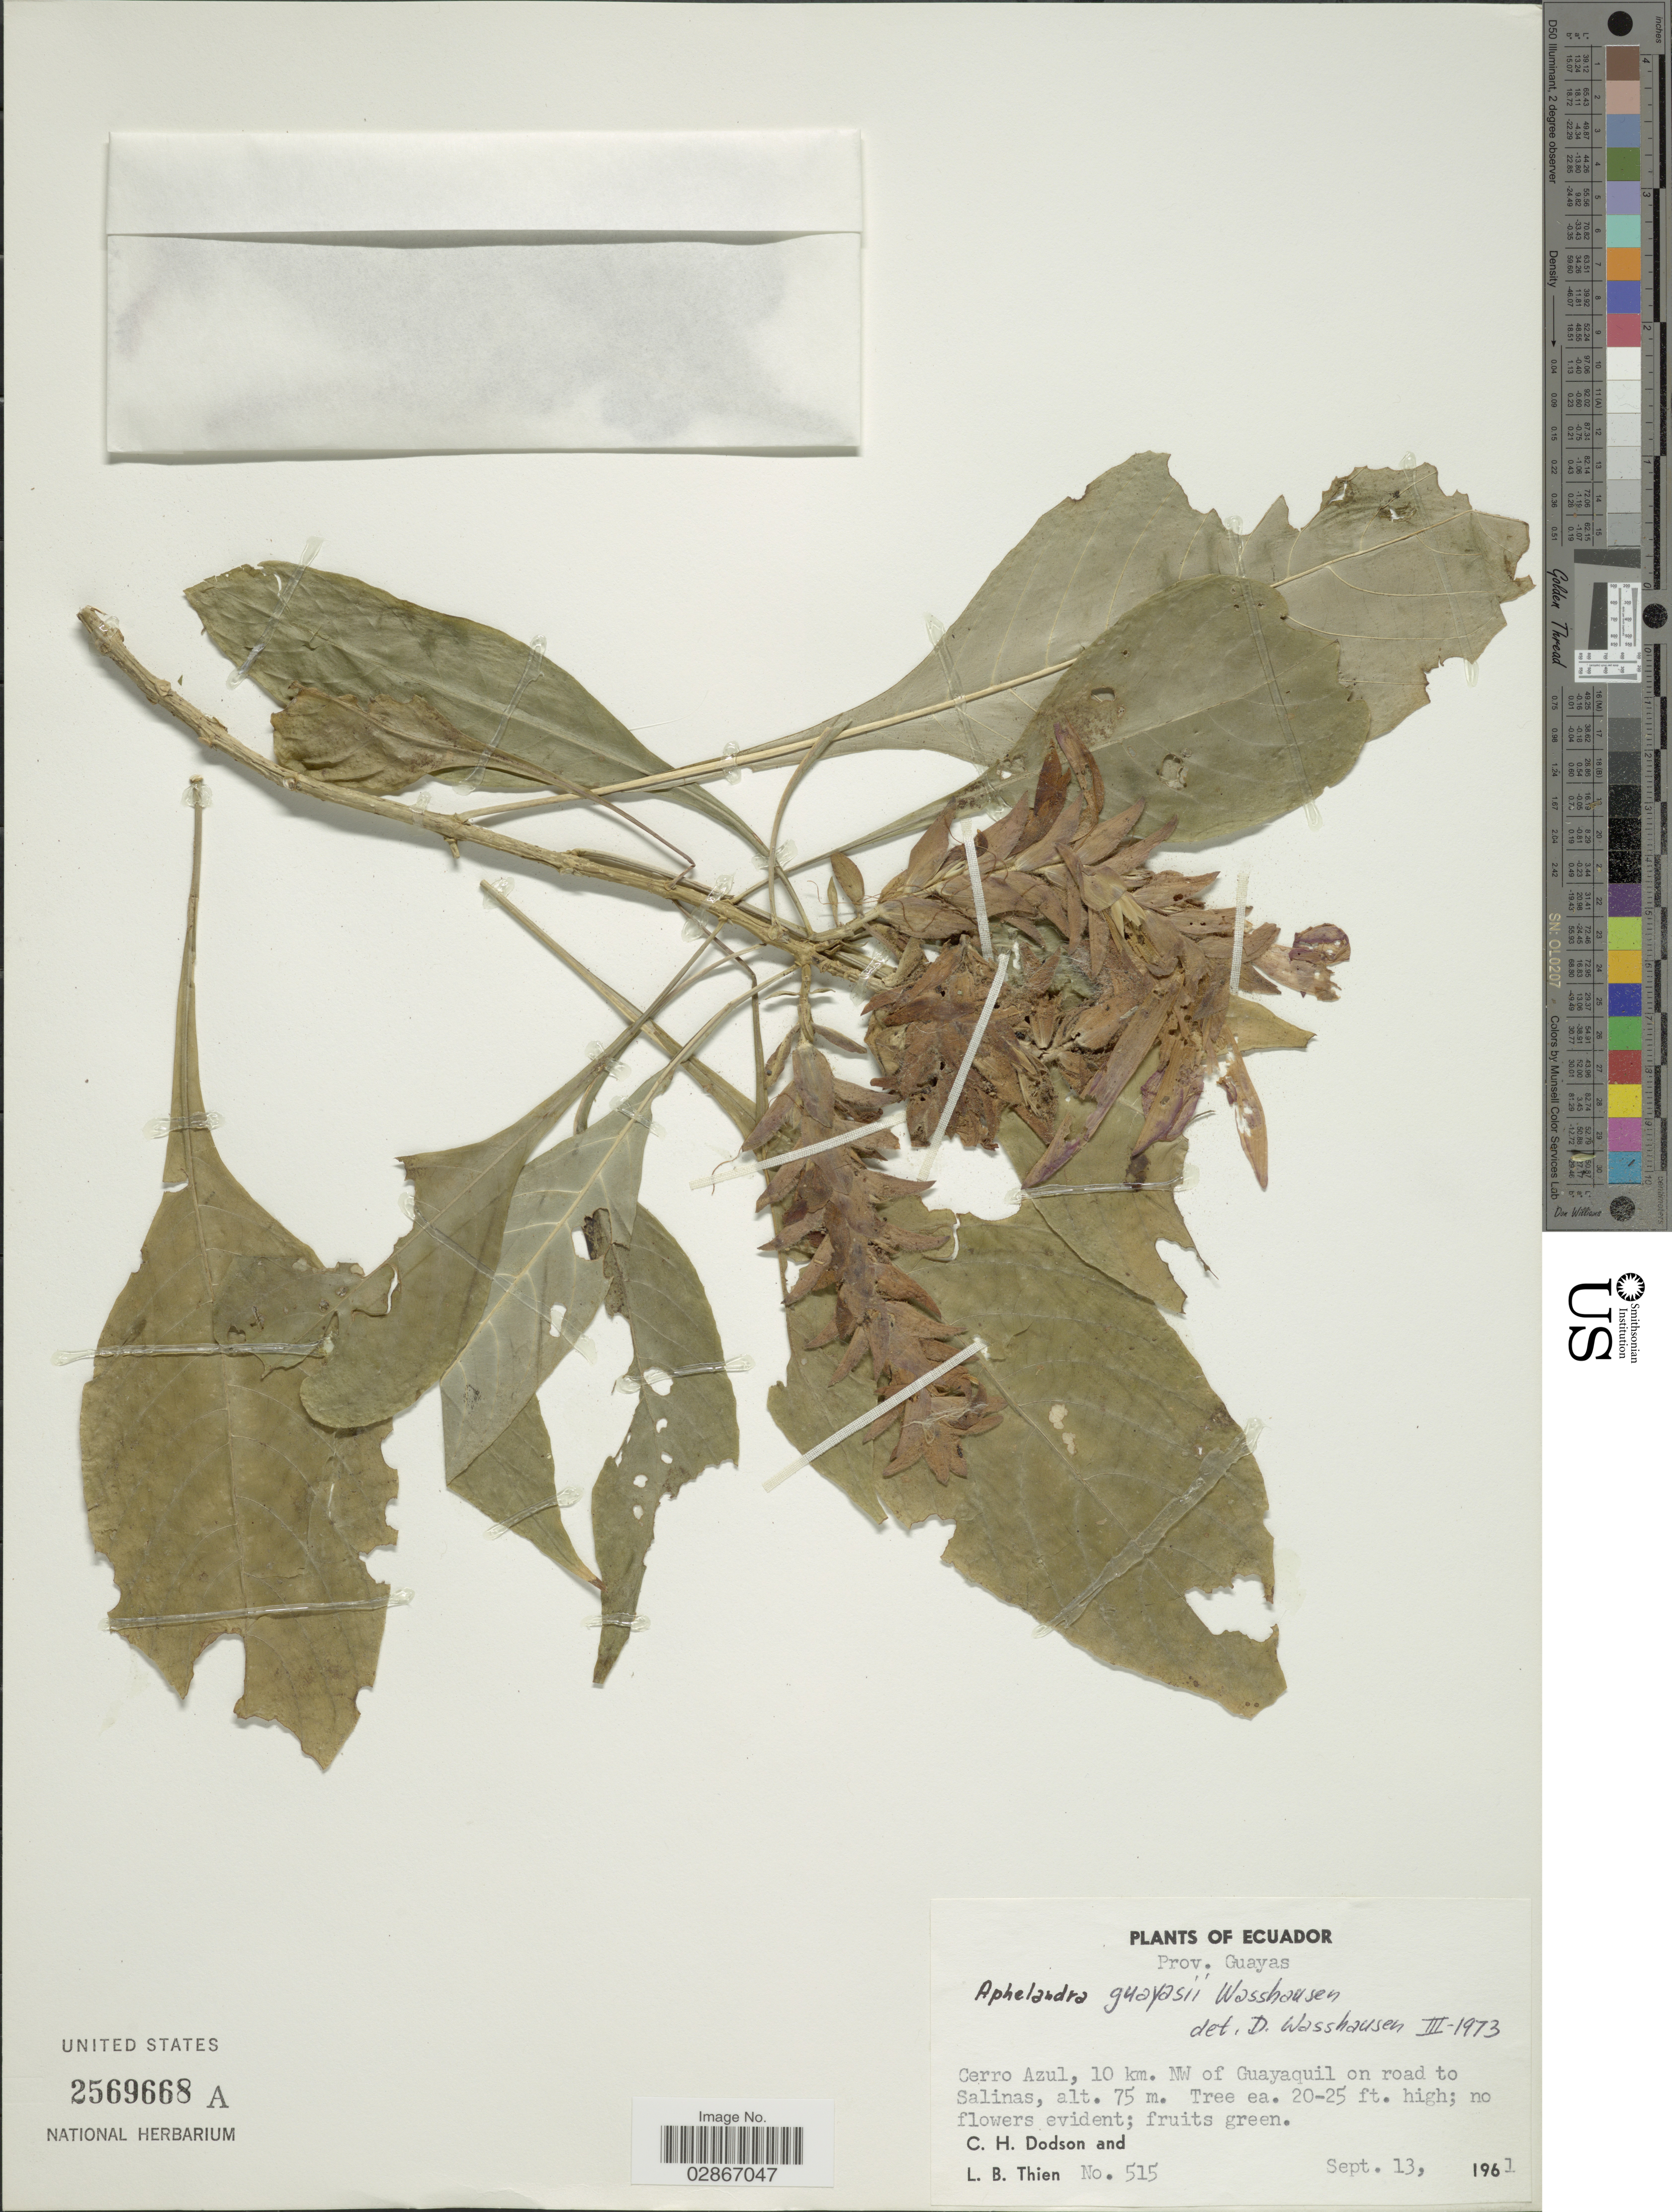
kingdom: Plantae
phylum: Tracheophyta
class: Magnoliopsida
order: Lamiales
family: Acanthaceae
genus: Aphelandra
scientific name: Aphelandra guayasii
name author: Wassh.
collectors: C. H. Dodson & L. Thien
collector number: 515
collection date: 1961-09-13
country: Ecuador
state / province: Guayas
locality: Cerro Azul, 10 km. NW of Guayaquil on road to Salinas.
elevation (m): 75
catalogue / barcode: US 2569668A